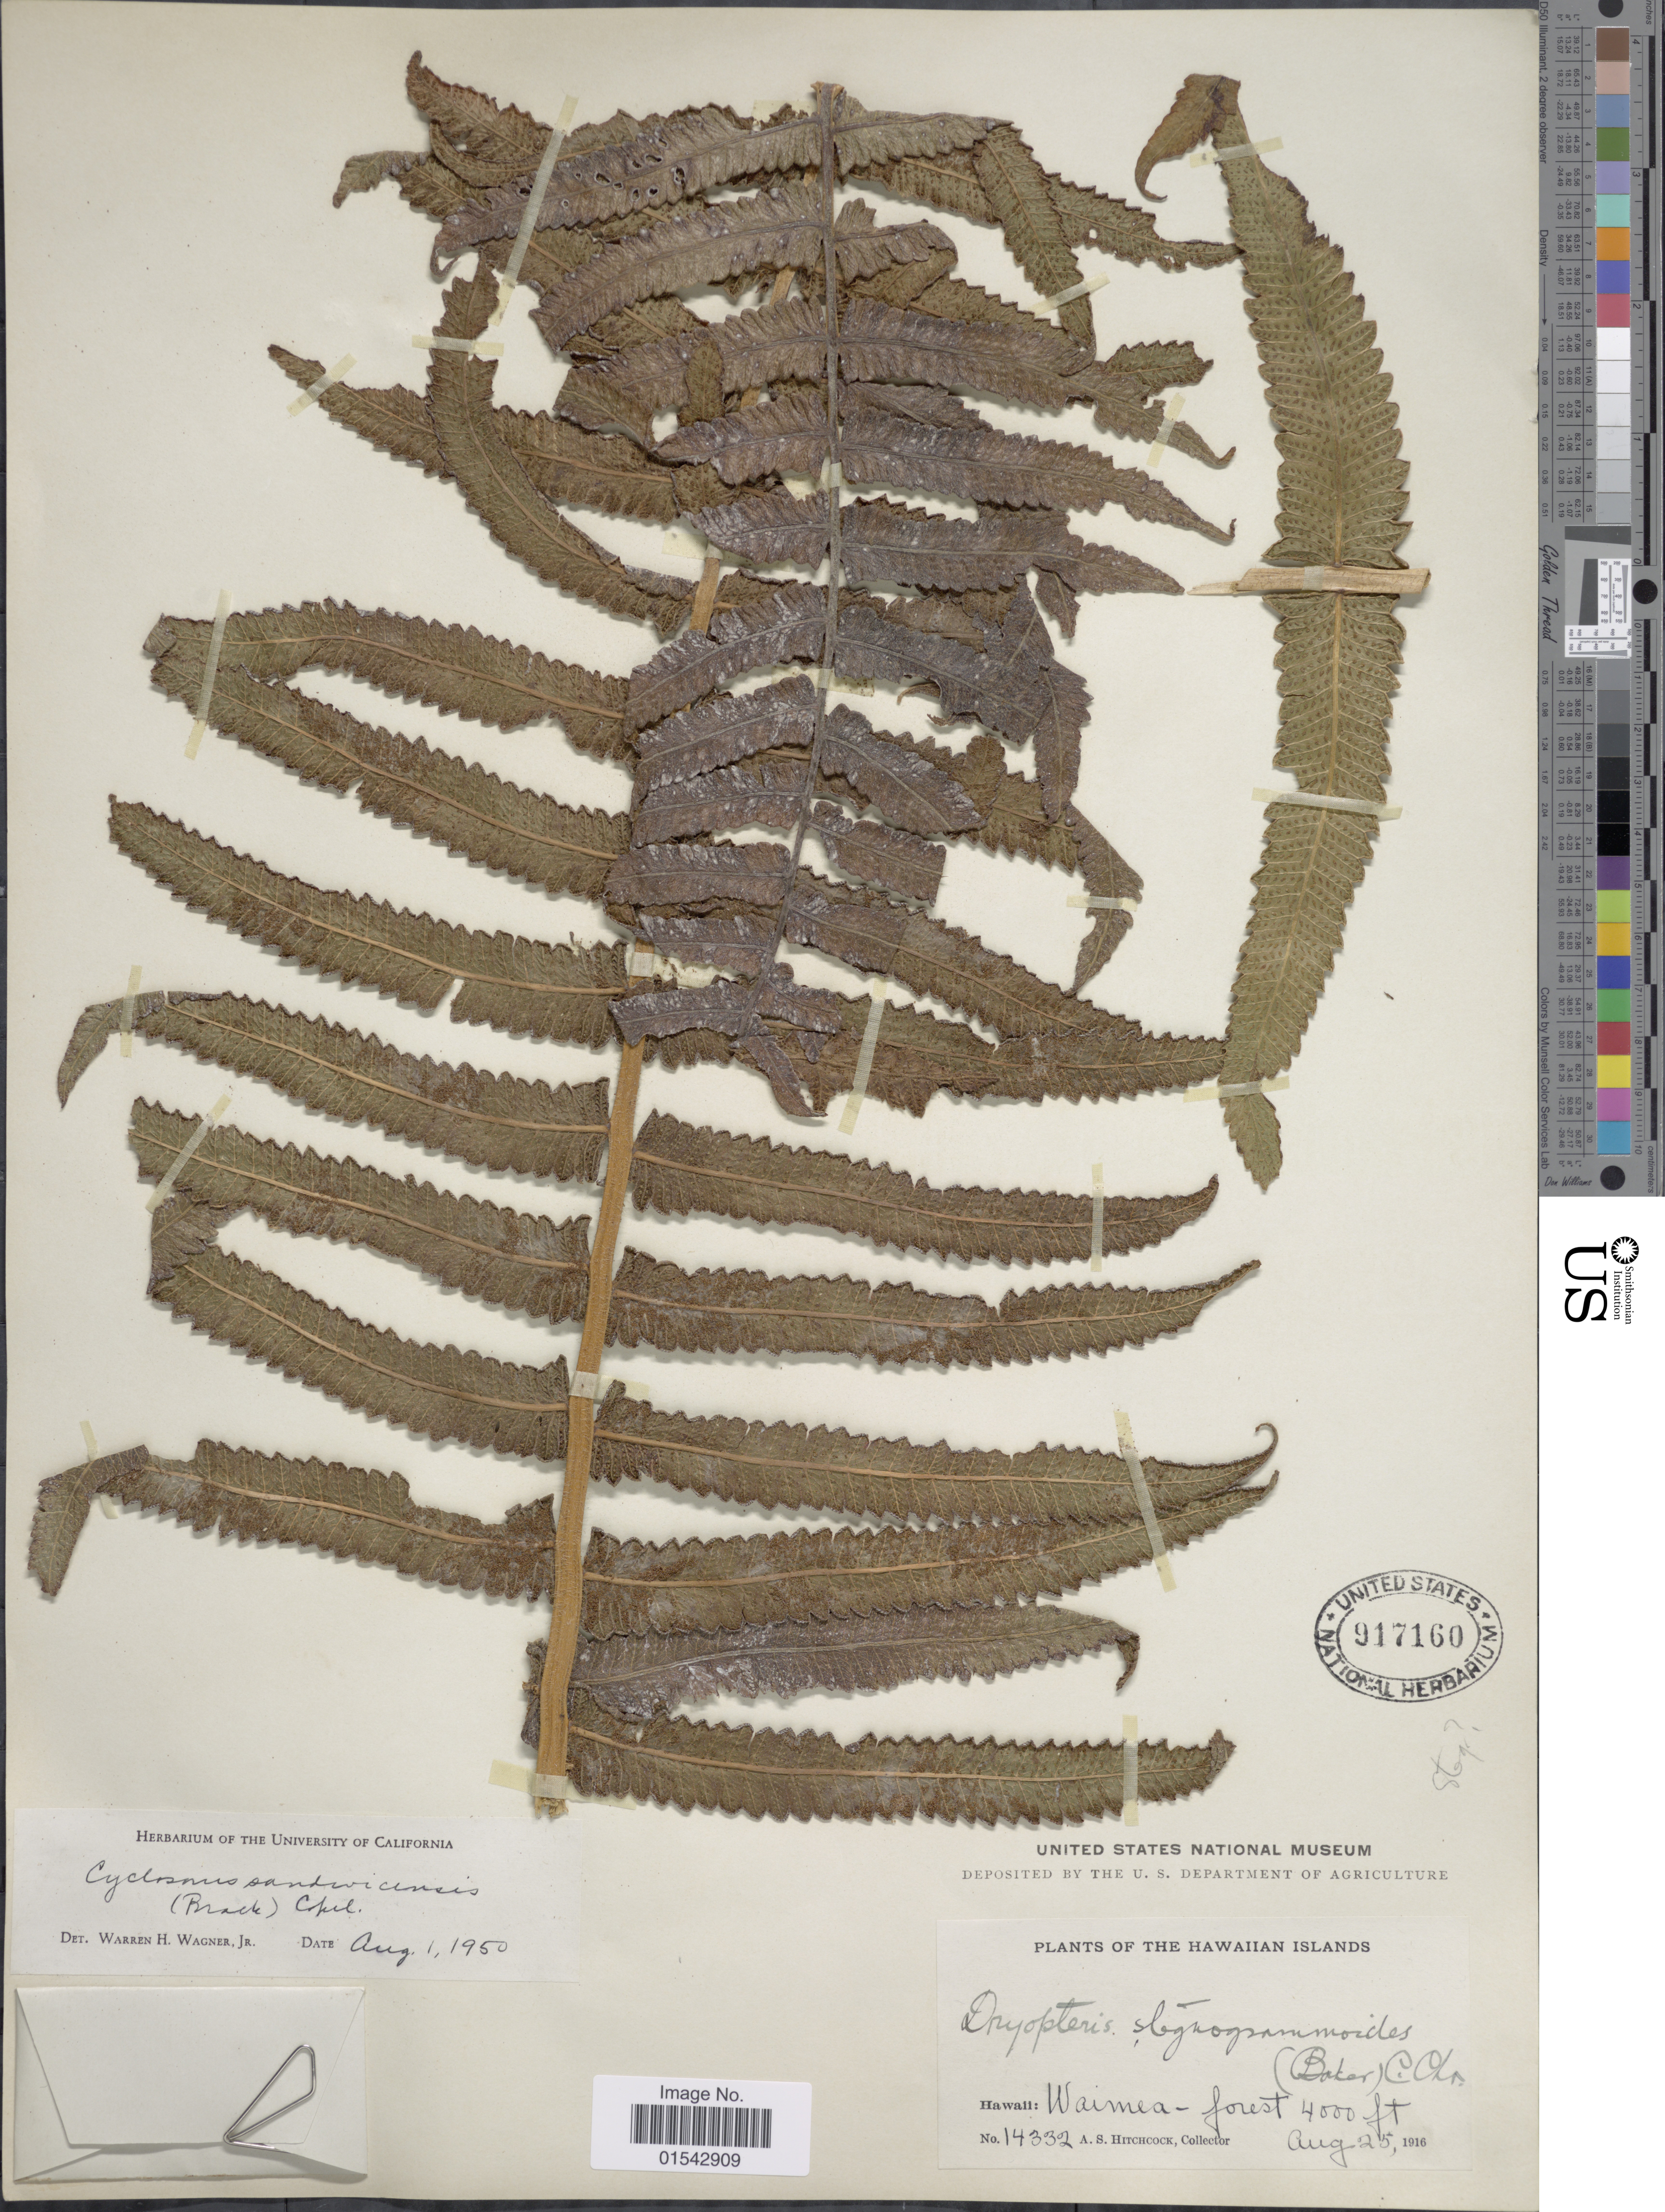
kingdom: Plantae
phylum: Tracheophyta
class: Polypodiopsida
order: Polypodiales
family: Thelypteridaceae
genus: Cyclosorus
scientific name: Cyclosorus sandwicensis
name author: Copel.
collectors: A. S. Hitchcock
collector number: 14332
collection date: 1916-08-25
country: United States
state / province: Hawaii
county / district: Kauai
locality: Hawaii: Waimea-forest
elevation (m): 1219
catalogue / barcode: US 917160